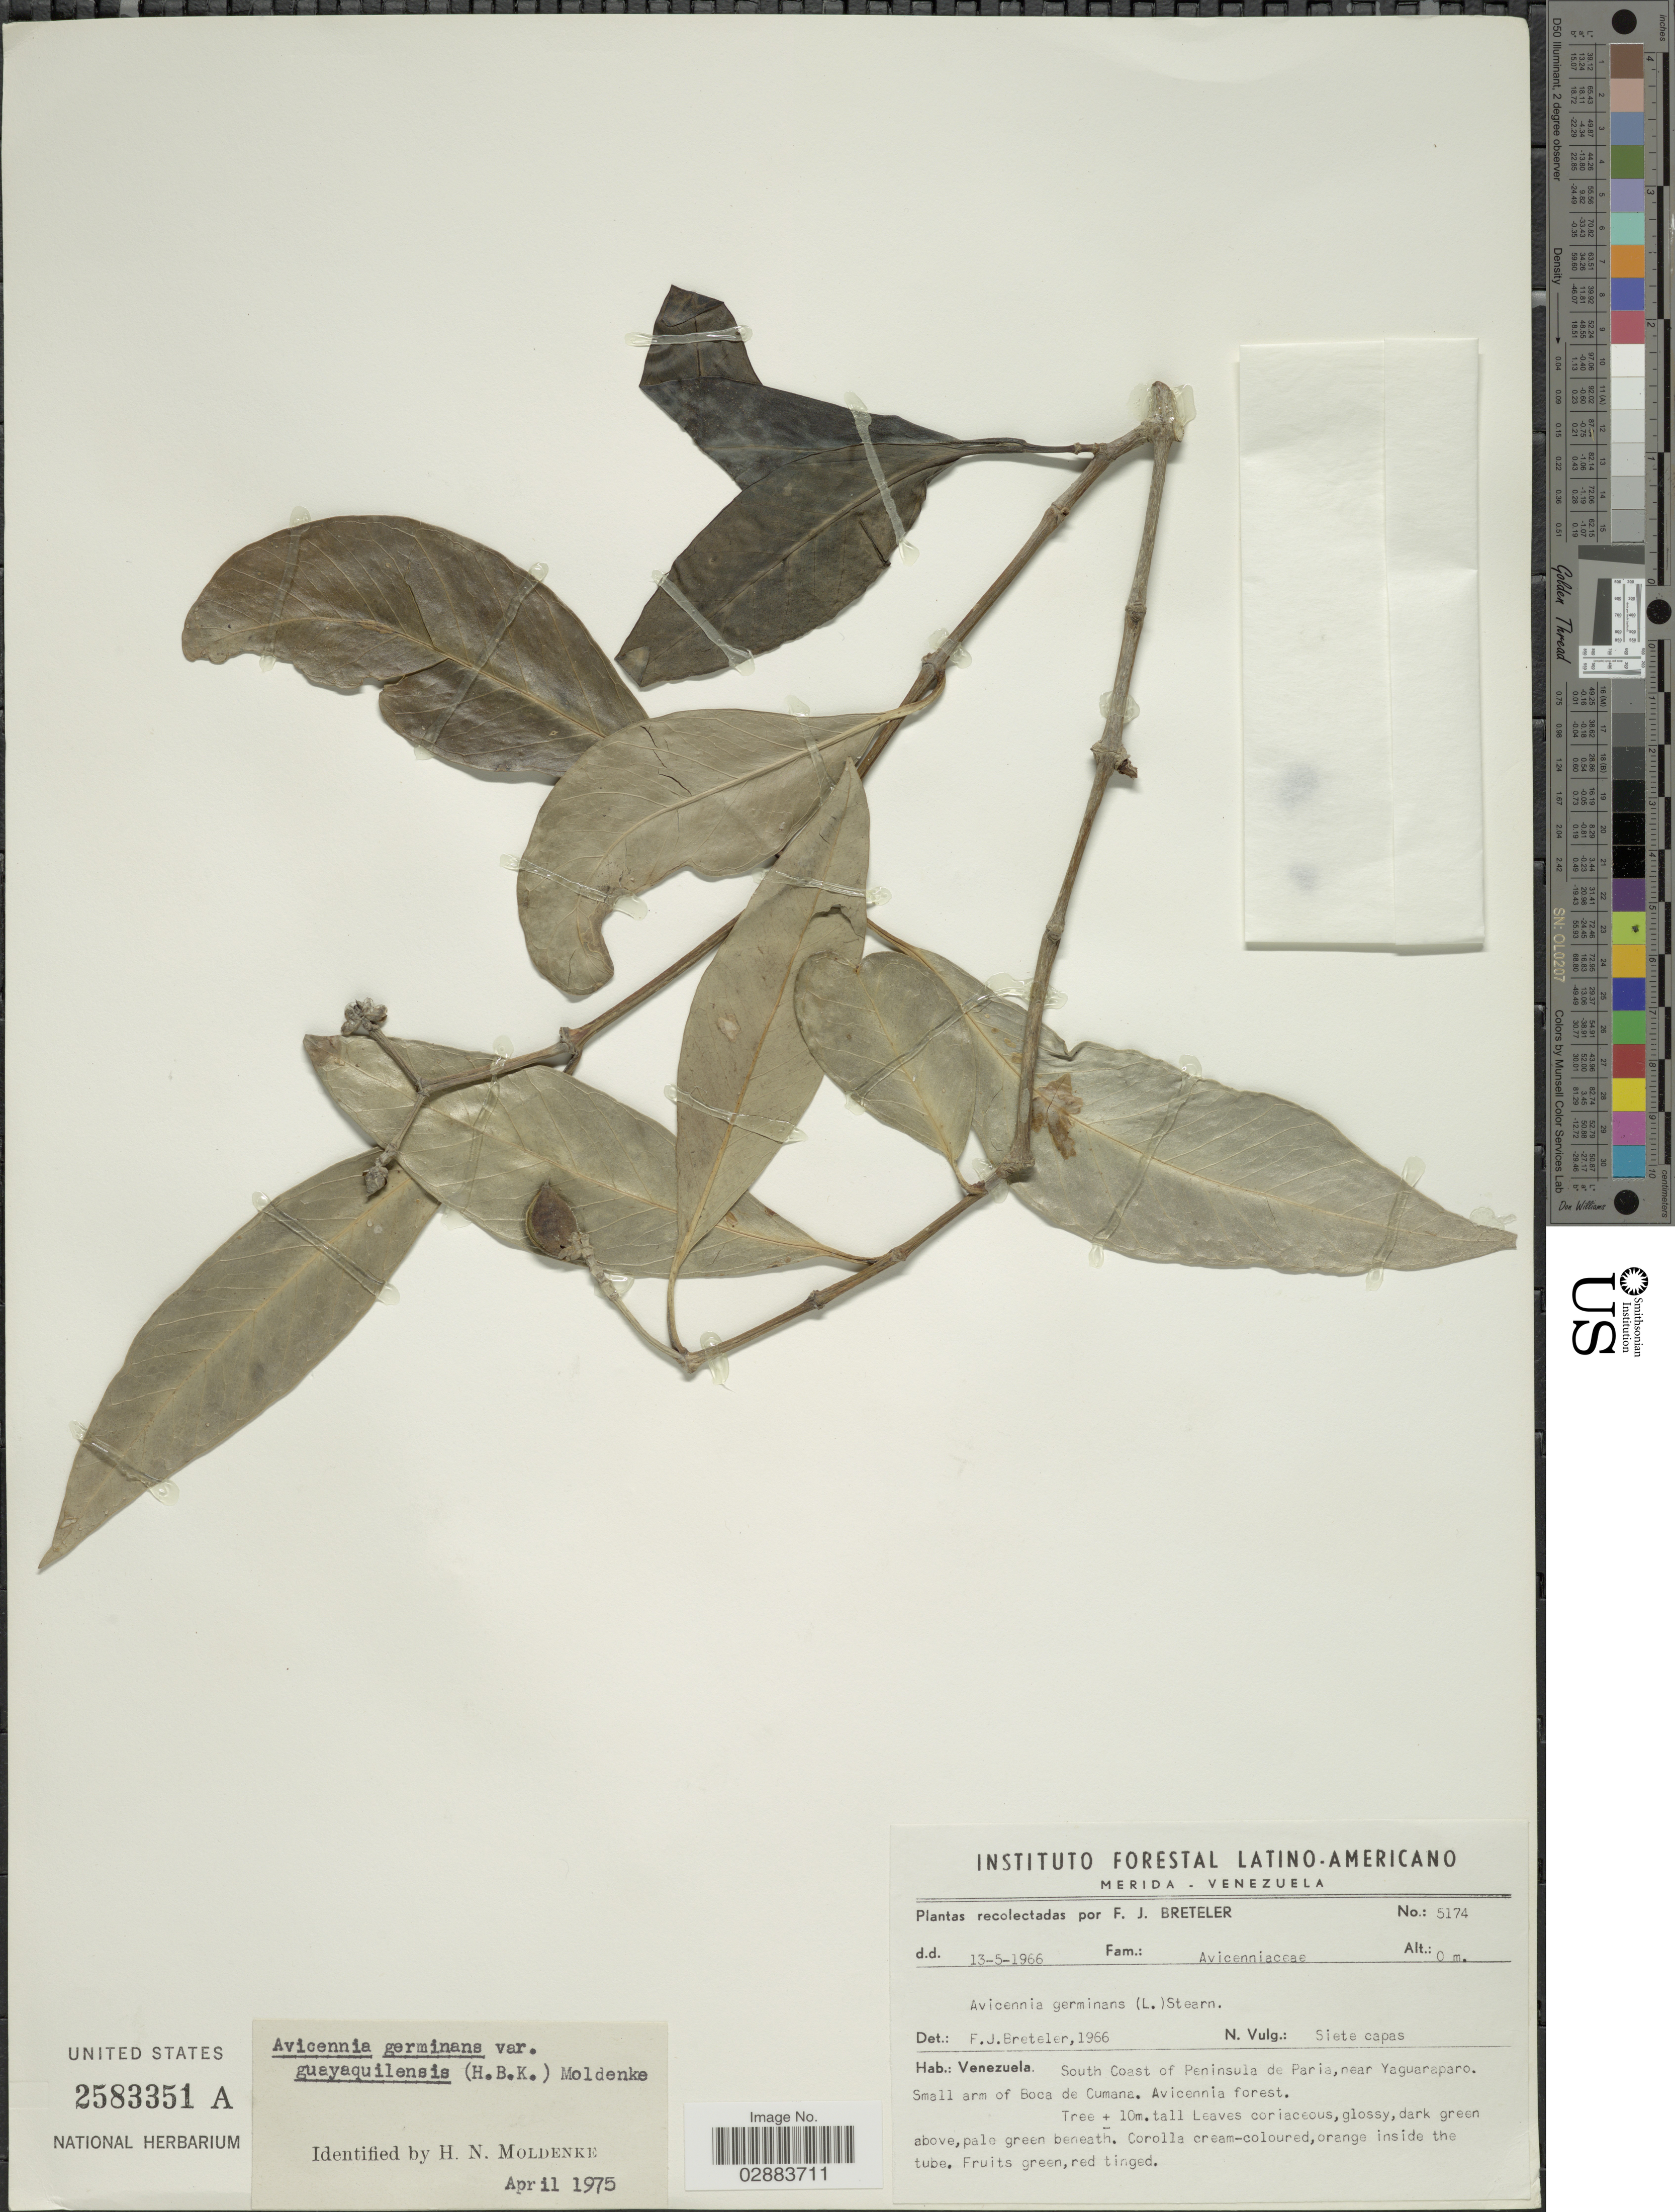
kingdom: Plantae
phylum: Tracheophyta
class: Magnoliopsida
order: Lamiales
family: Acanthaceae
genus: Avicennia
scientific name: Avicennia germinans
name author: (L.) L.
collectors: F. J. Breteler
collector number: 5174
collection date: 1966-05-13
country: Venezuela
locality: South Coast of Peninsula de Paria, near Yaguaraparo. Small arm of Boca de Cumana.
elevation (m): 0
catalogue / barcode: US 2583351A